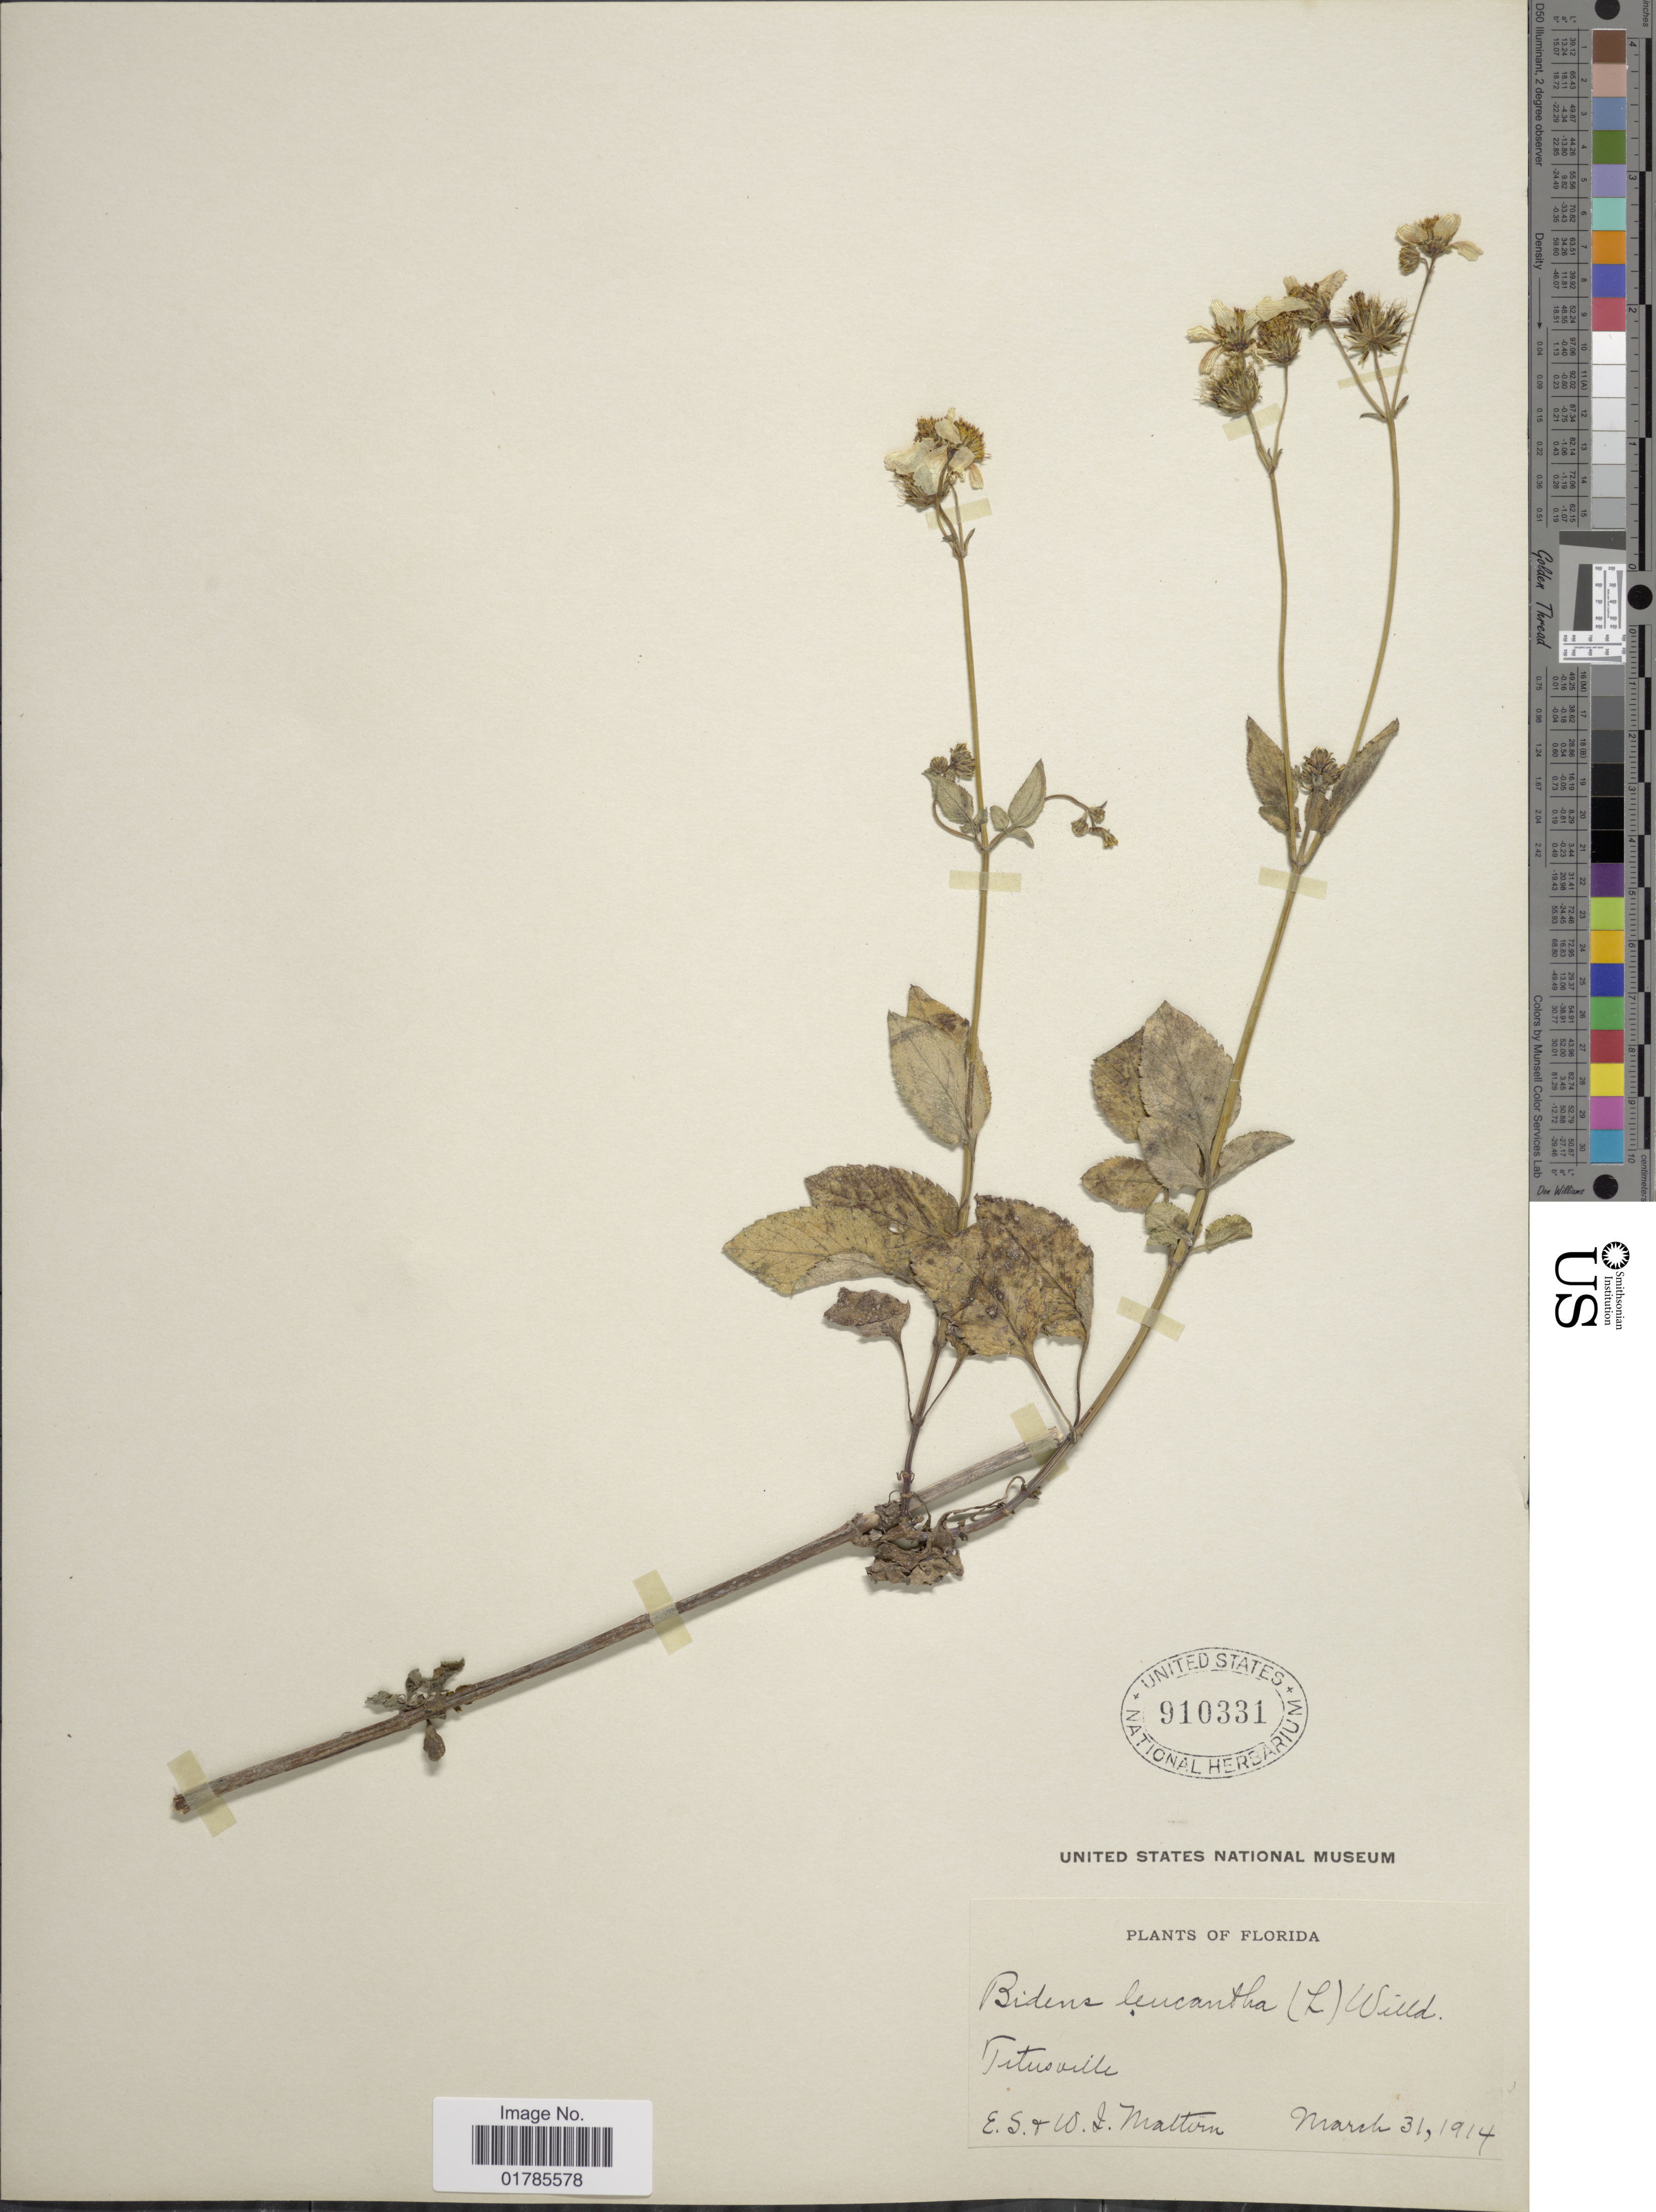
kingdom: Plantae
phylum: Tracheophyta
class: Magnoliopsida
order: Asterales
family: Asteraceae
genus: Bidens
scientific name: Bidens alba var. radiata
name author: (Sch. Bip.) R.E. Ballard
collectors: E. Mattuin & W. Mattuin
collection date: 1914-03-31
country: United States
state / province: Florida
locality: Titusville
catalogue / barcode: US 910311